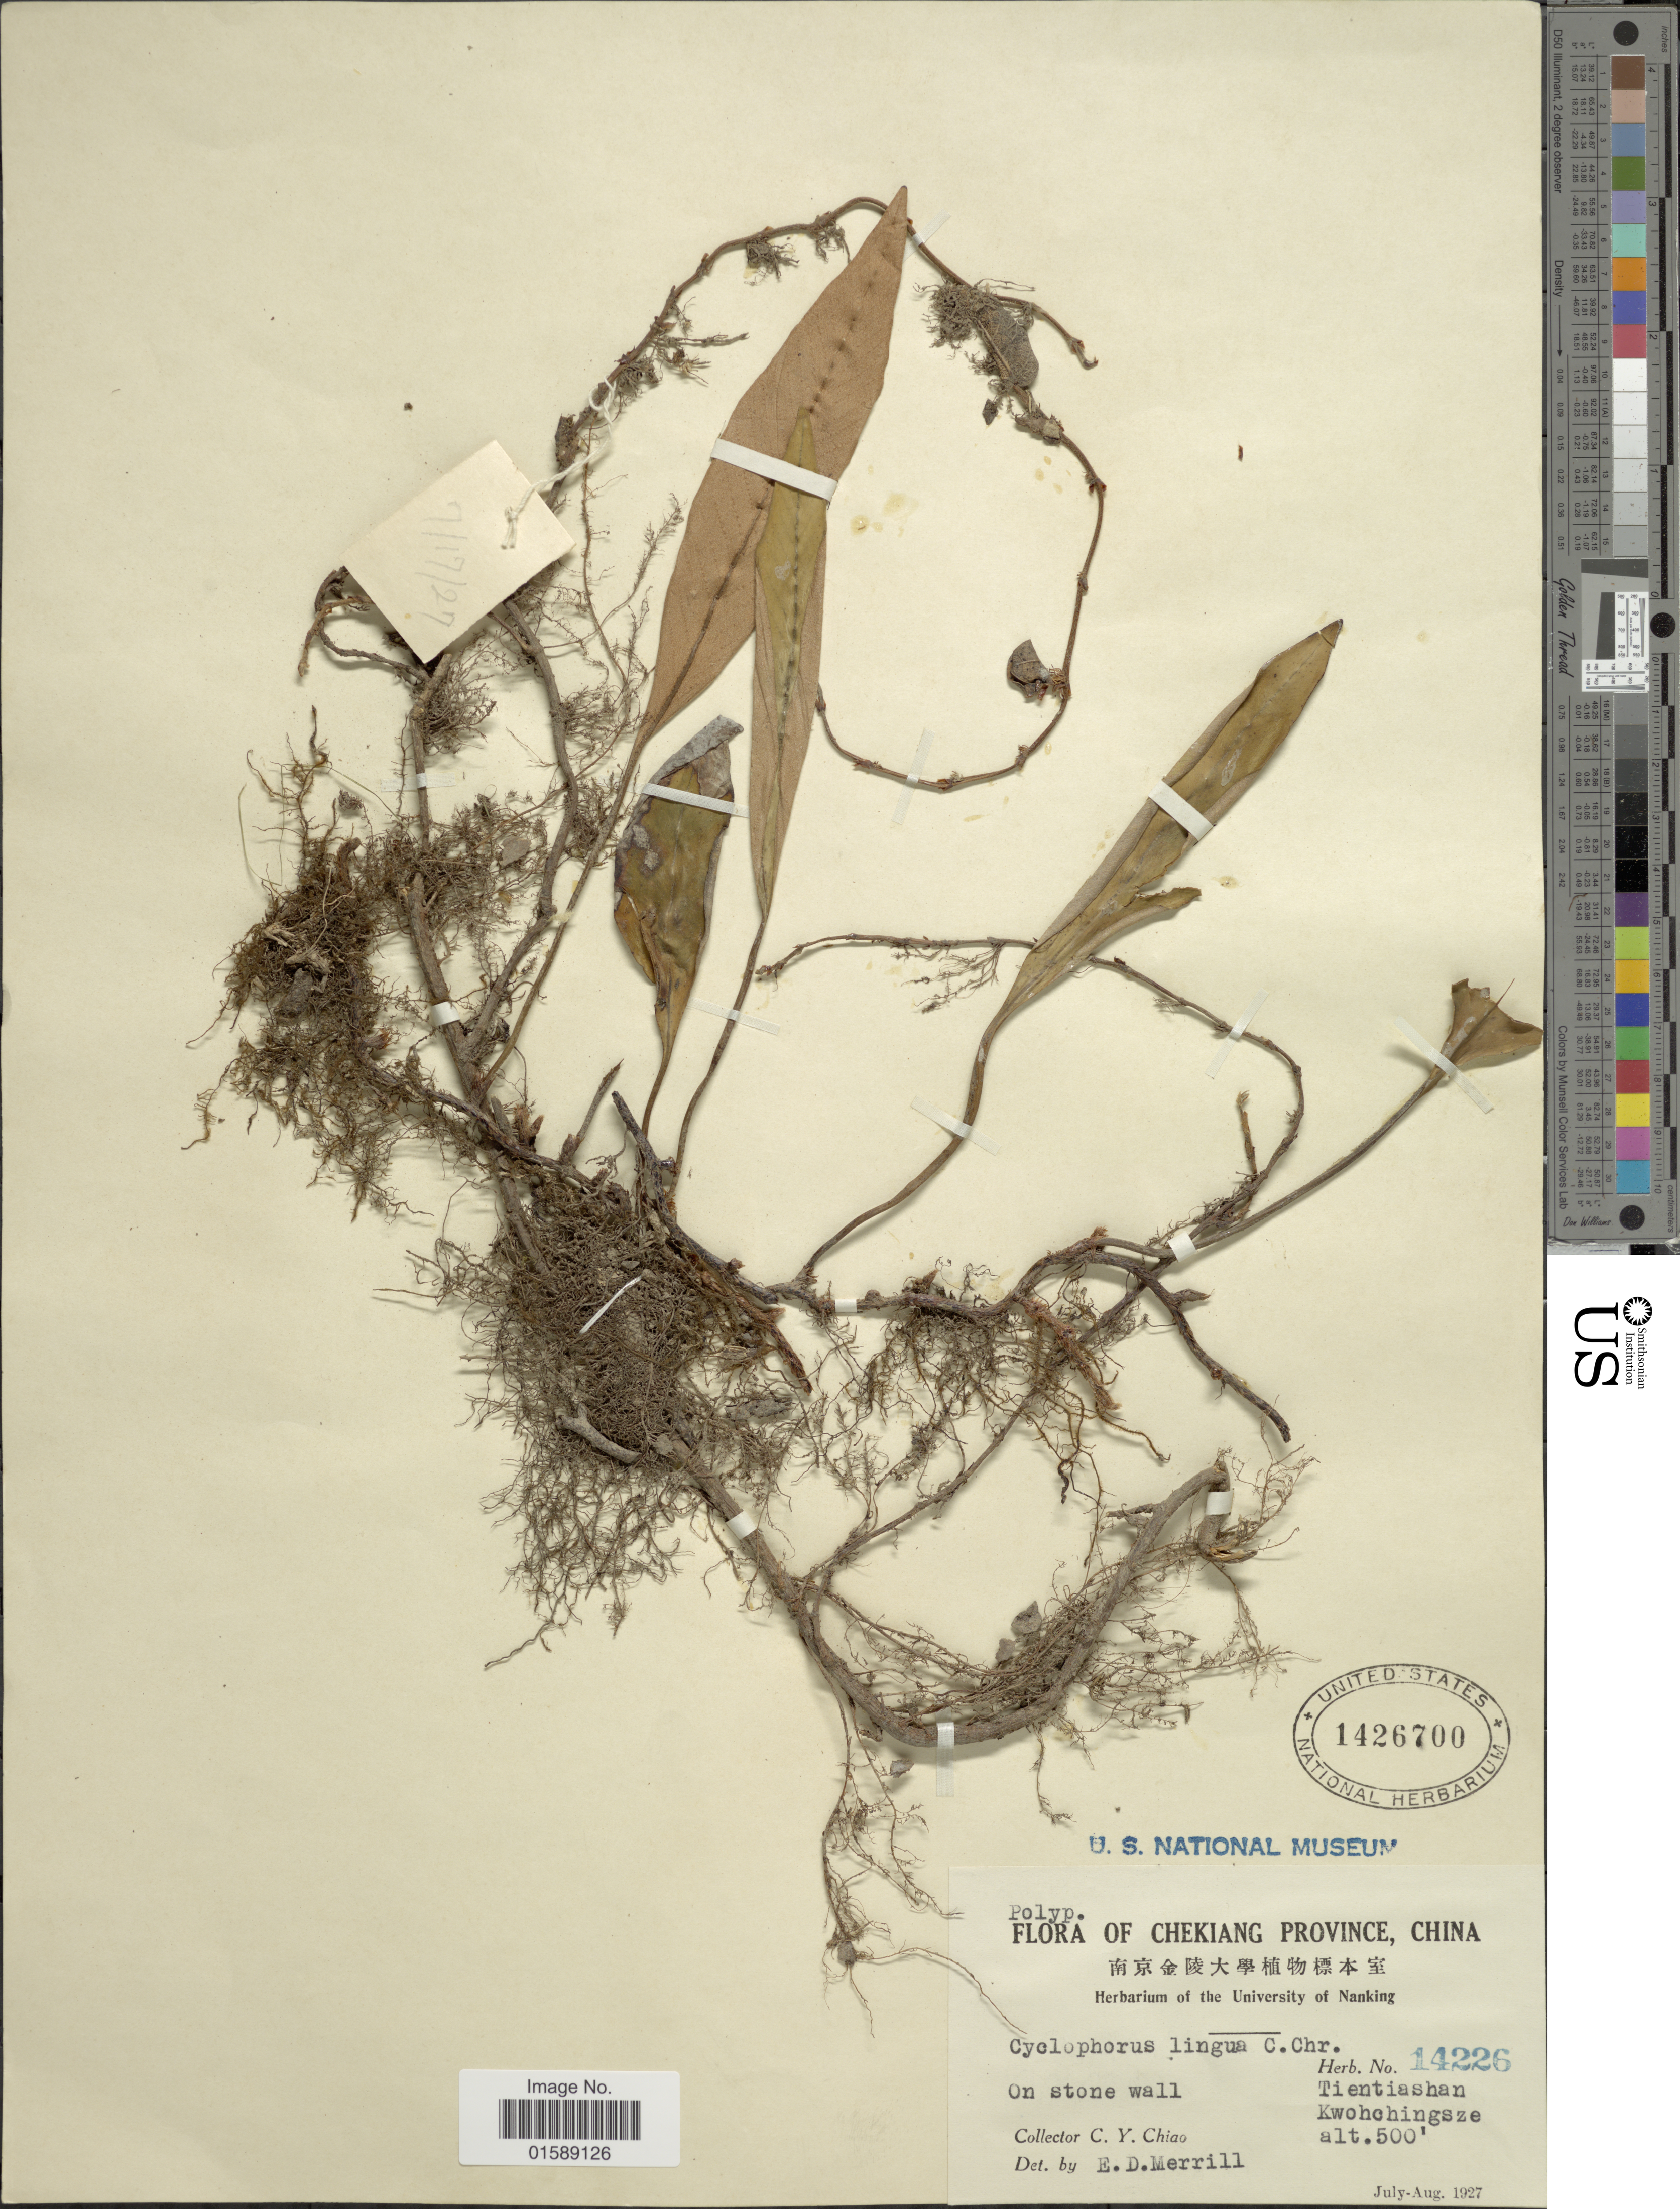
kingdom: Plantae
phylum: Tracheophyta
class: Polypodiopsida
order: Polypodiales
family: Polypodiaceae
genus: Pyrrosia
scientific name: Pyrrosia lingua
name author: (Thurb.) Farw.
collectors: C. Y. Chiao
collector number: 14226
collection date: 1927-07/1927-08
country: China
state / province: Zhejiang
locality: Chekiang Province. On stone wall. Tientiashan. Kwohchingsze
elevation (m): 152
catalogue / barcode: US 1426700